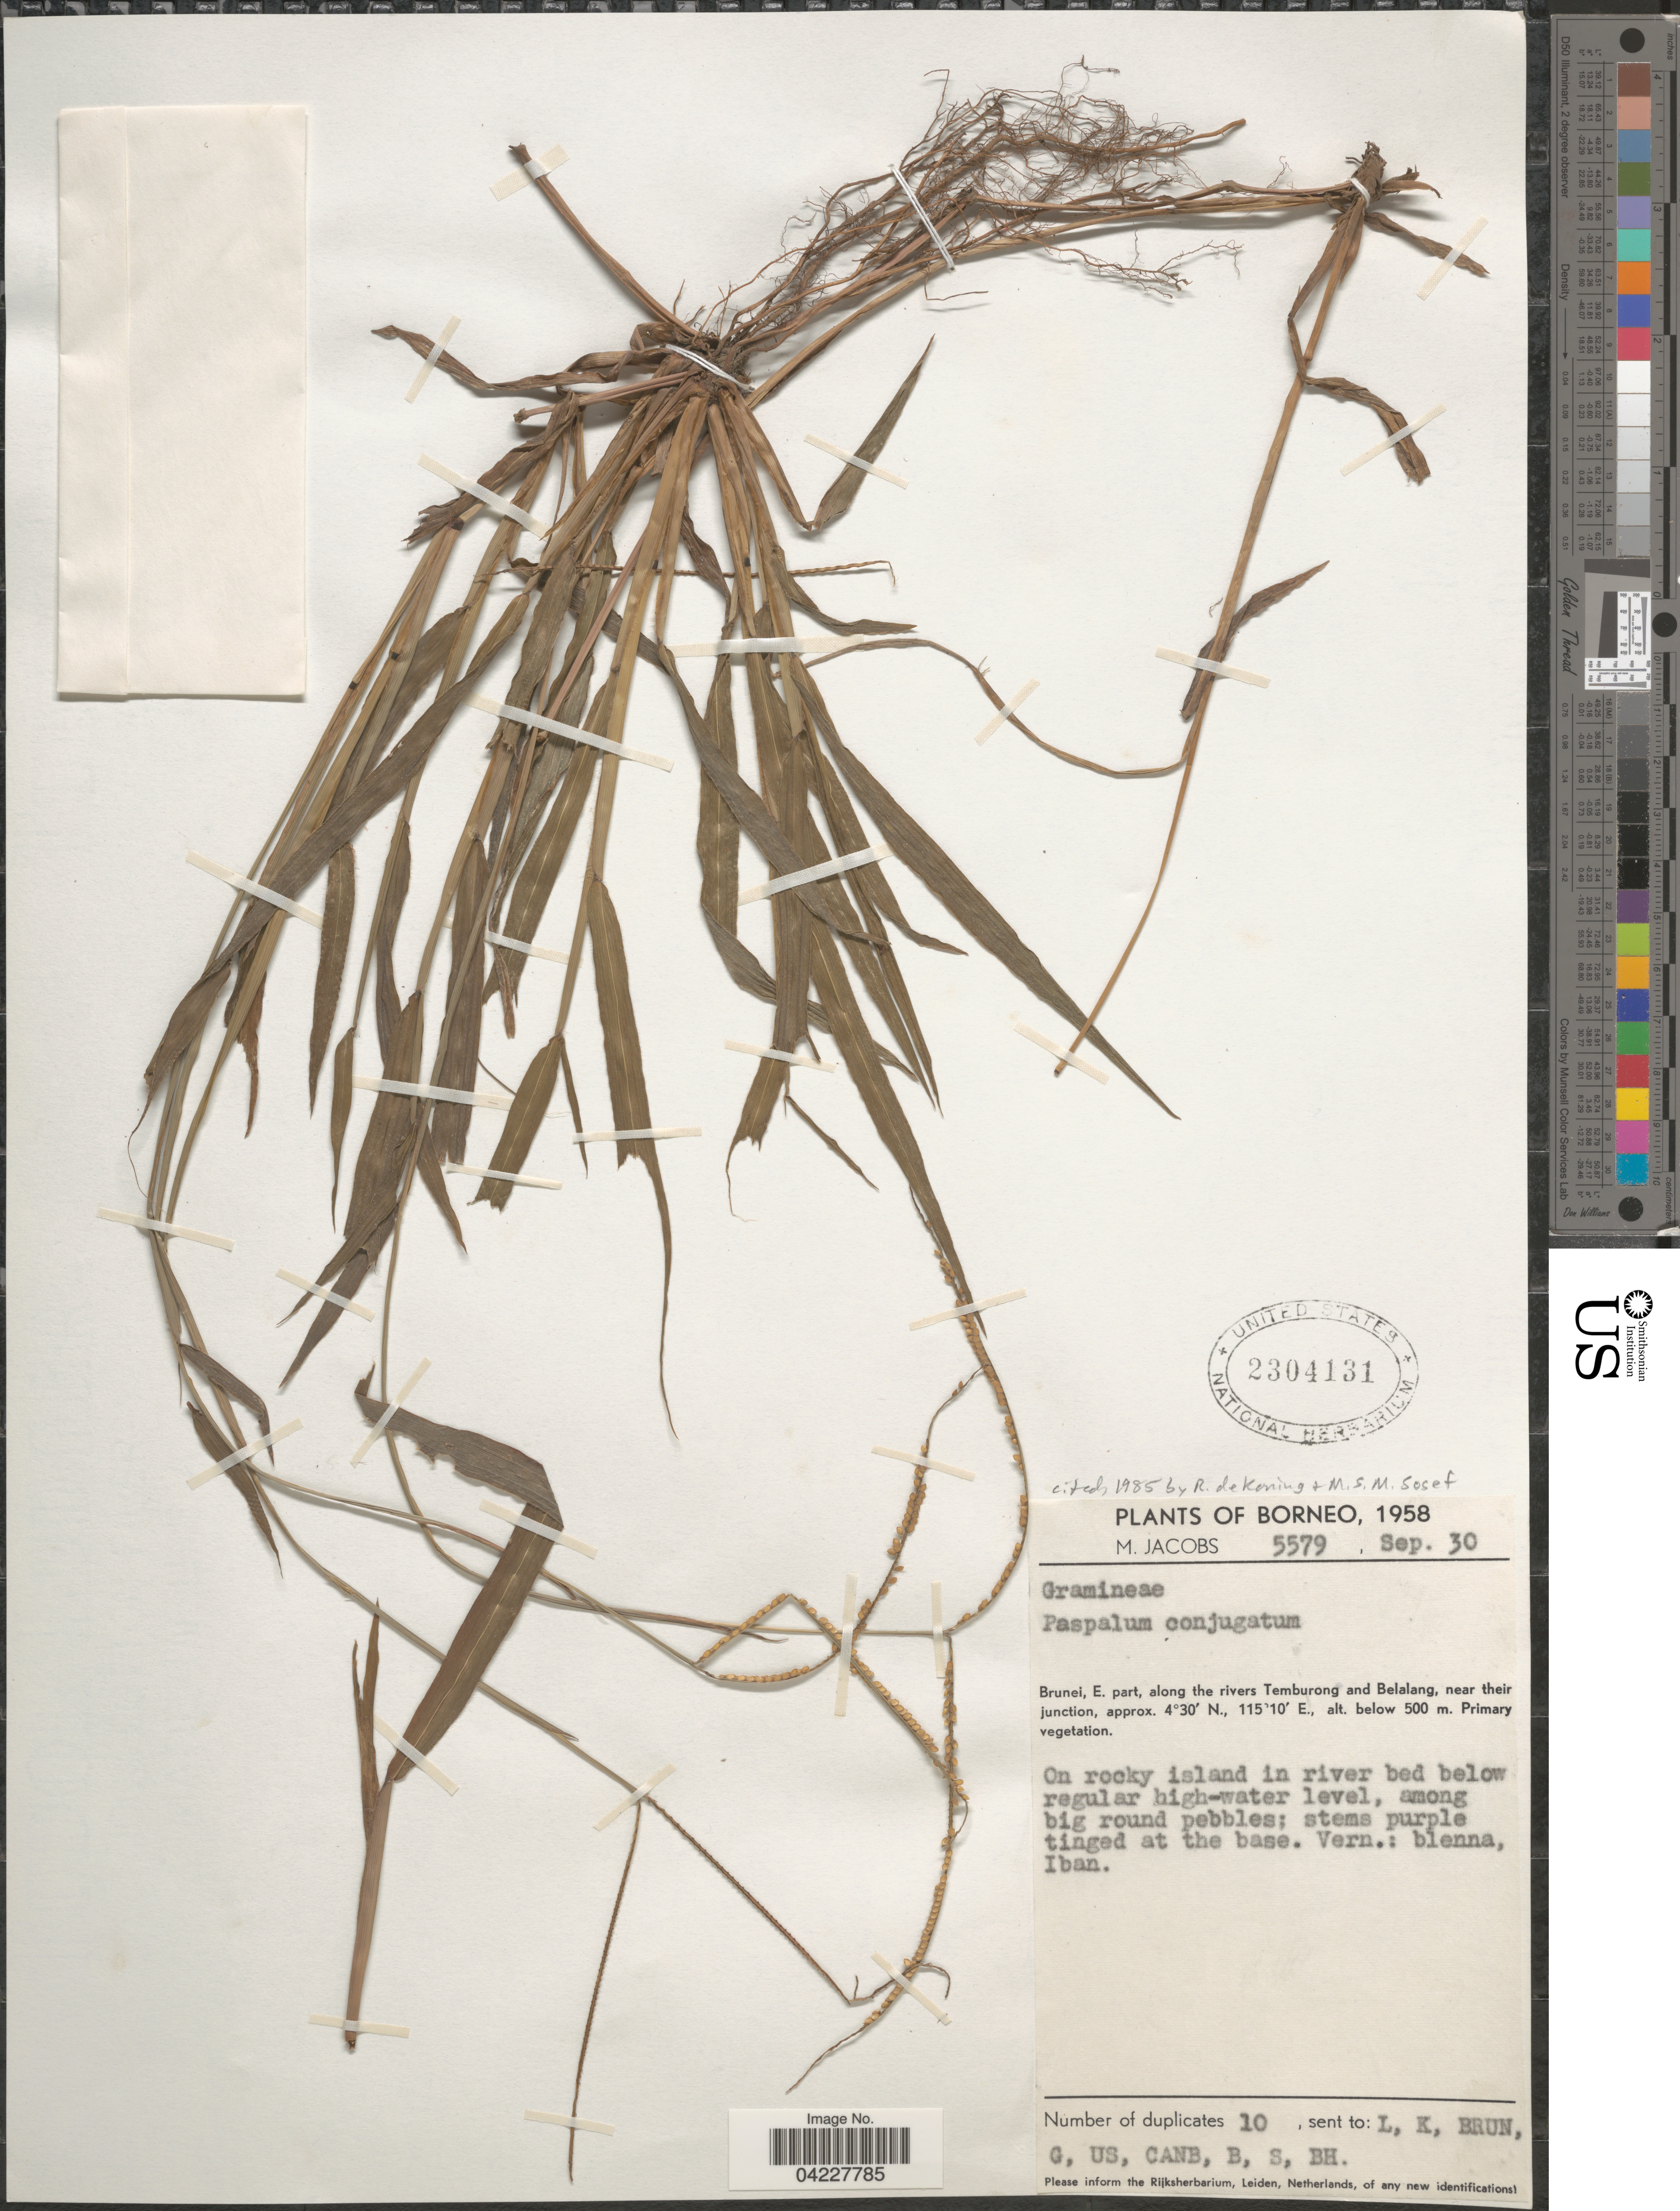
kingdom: Plantae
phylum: Tracheophyta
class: Liliopsida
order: Poales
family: Poaceae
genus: Paspalum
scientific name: Paspalum conjugatum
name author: P.J. Bergius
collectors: M. Jacobs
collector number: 5579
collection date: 1958-09-30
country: Brunei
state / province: Brunei and Muara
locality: Borneo. Brunei, E. part, along the rivers Temburong and Belalang, near their junction.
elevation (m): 500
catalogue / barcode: US 2304131